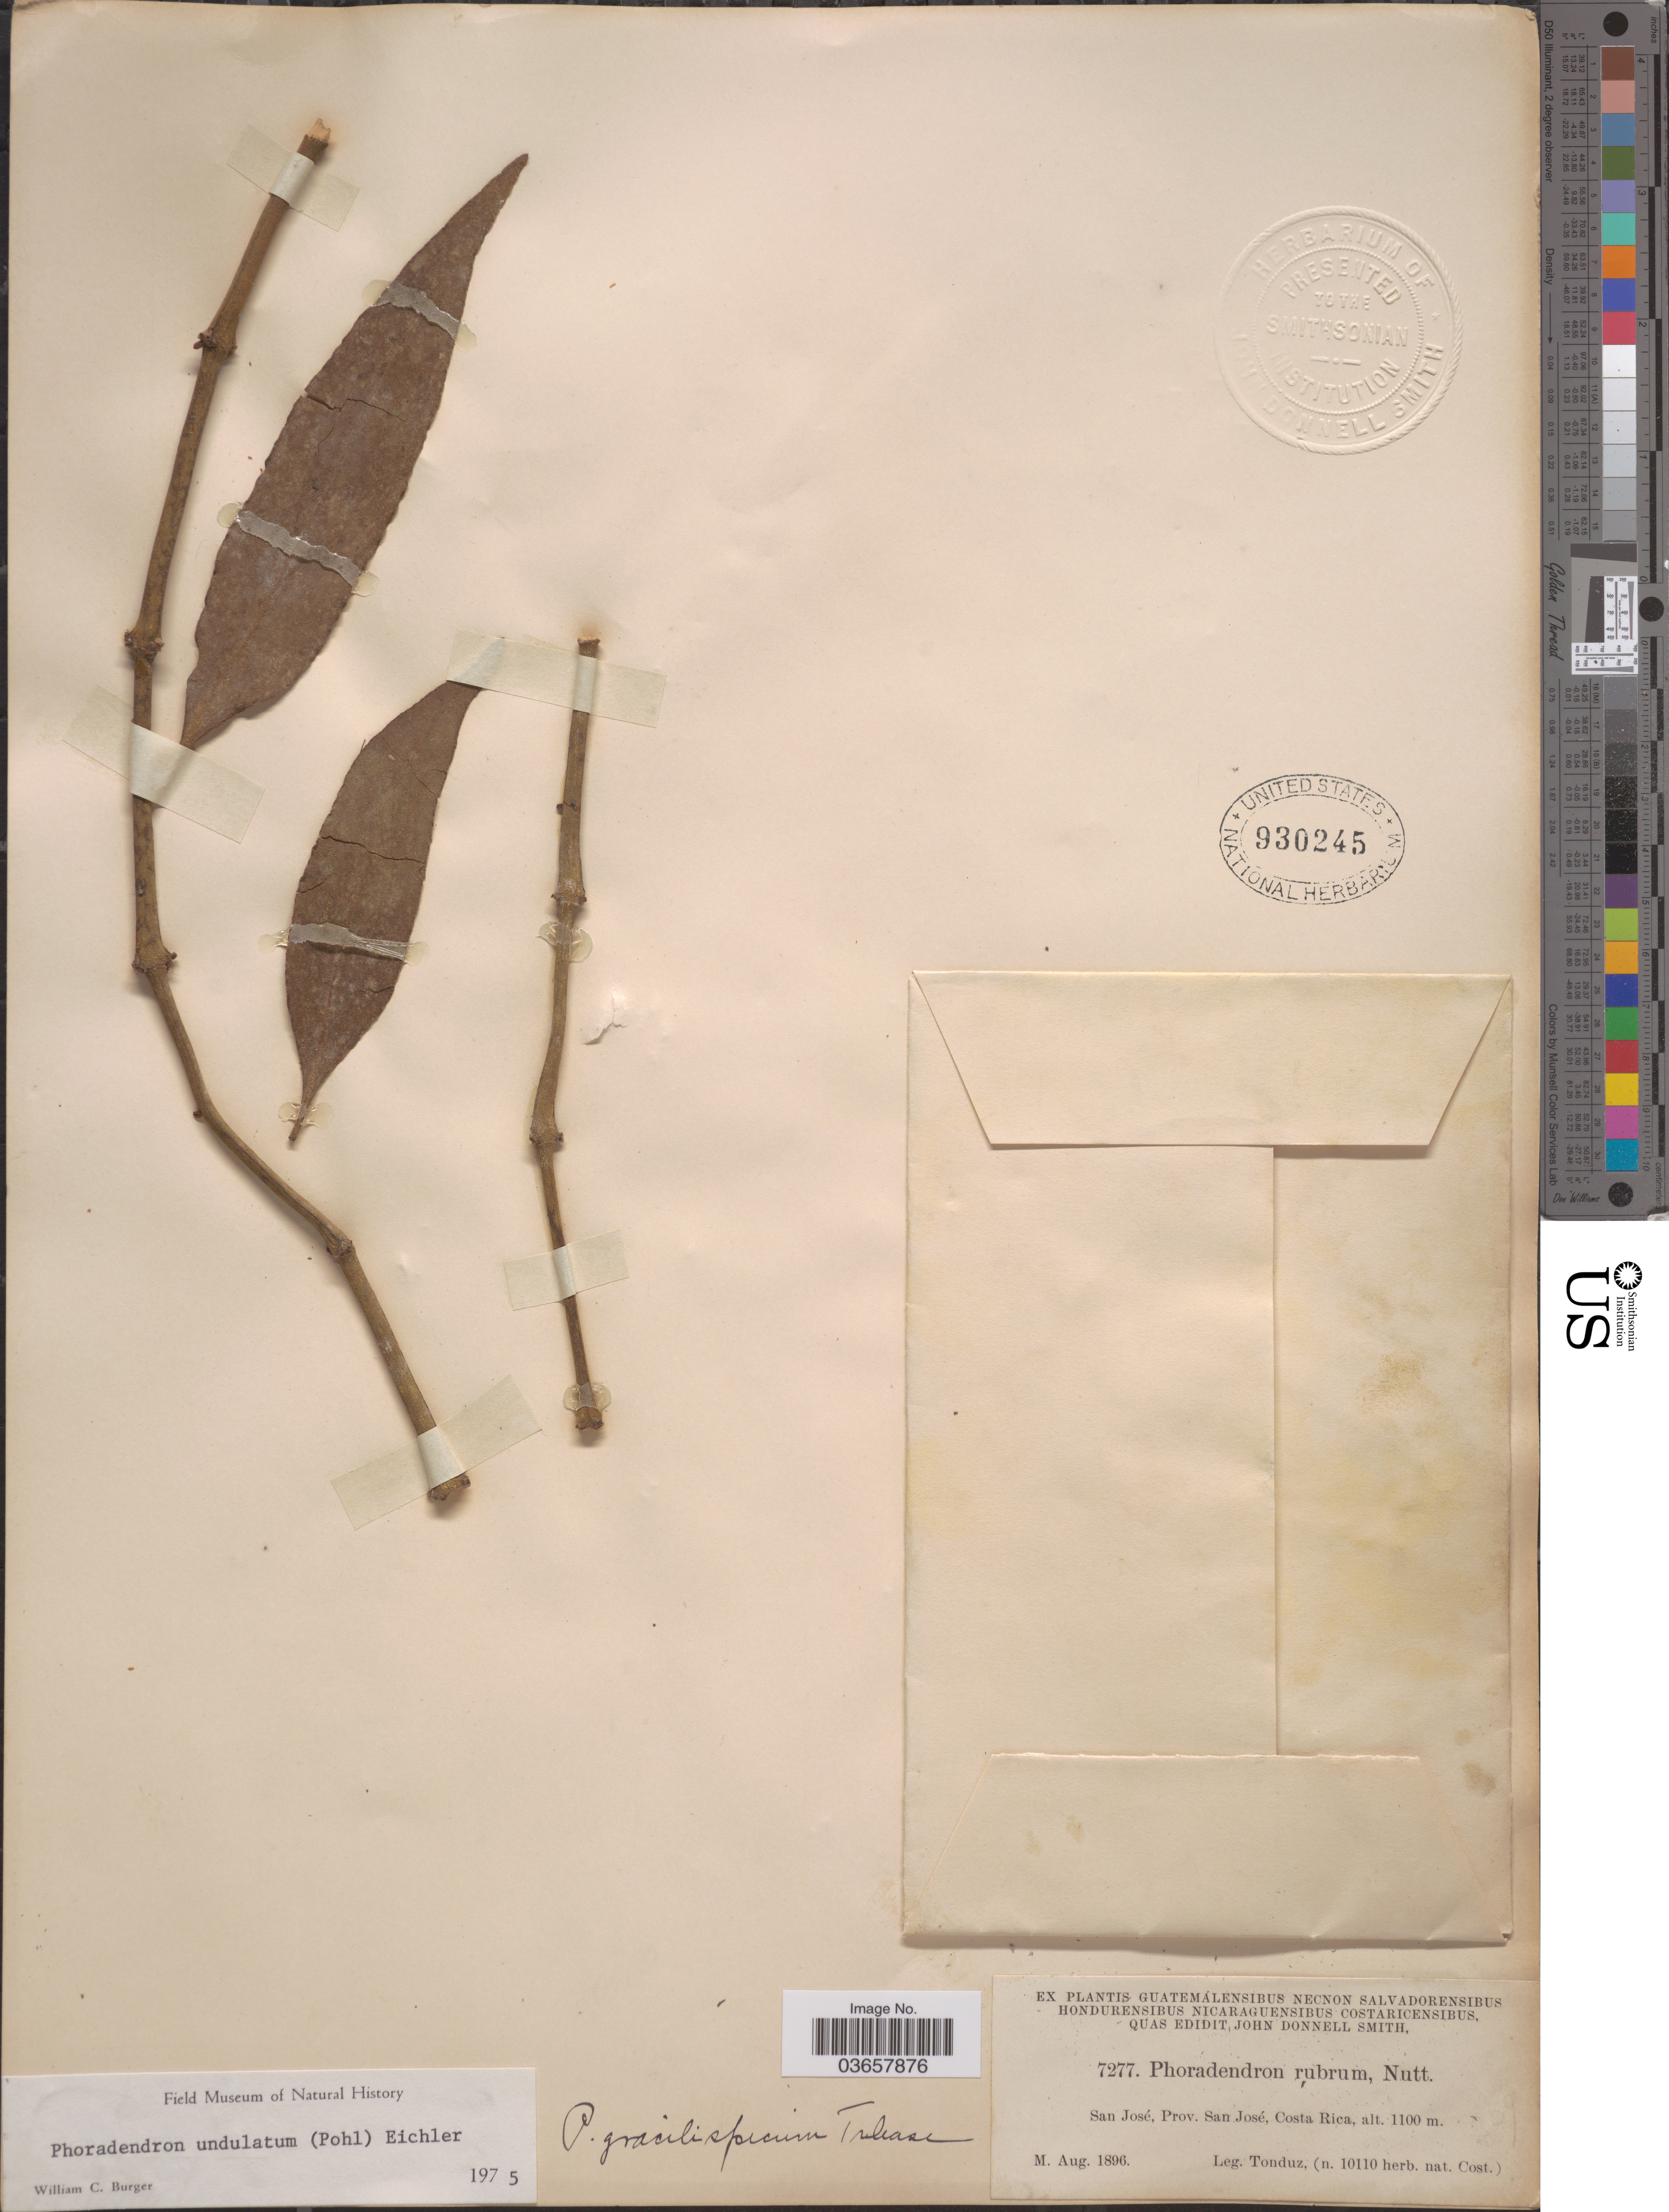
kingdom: Plantae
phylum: Tracheophyta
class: Magnoliopsida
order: Santalales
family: Viscaceae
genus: Phoradendron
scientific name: Phoradendron undulatum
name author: (Pohl ex DC.) Eichler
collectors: Tonduz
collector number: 7277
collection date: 1896-08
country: Costa Rica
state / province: San José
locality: San José.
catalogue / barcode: US 930245